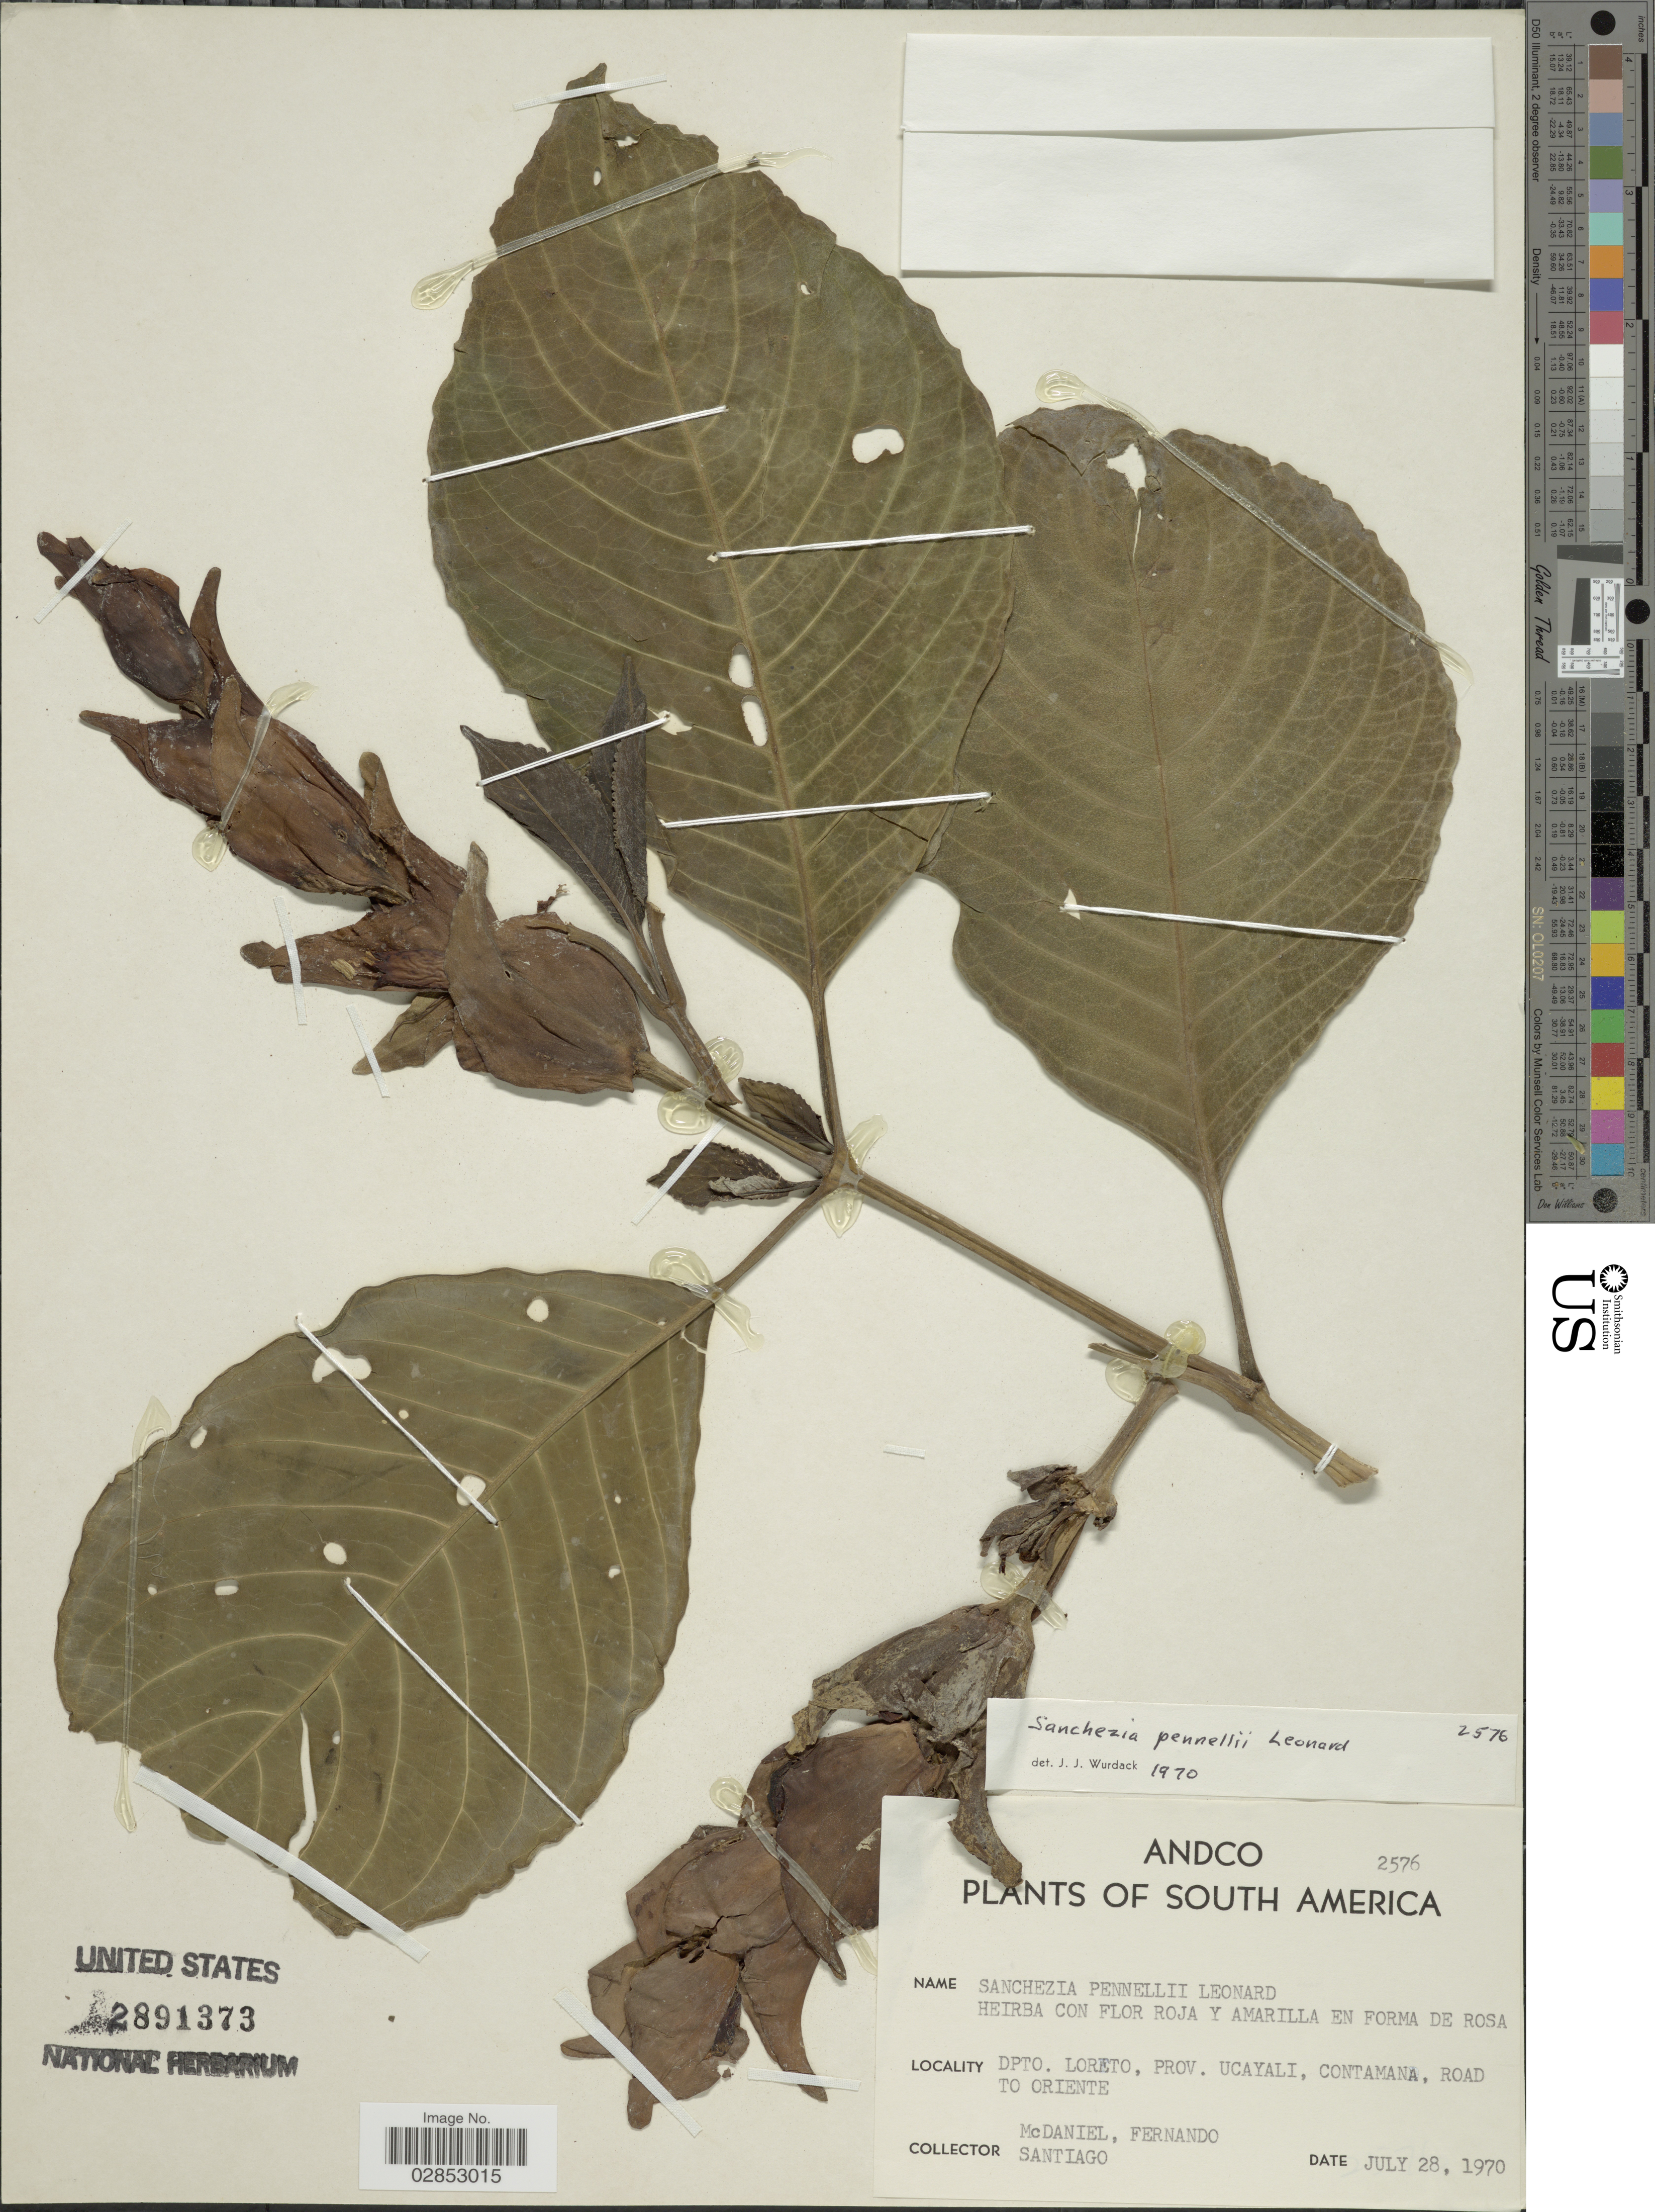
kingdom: Plantae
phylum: Tracheophyta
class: Magnoliopsida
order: Lamiales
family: Acanthaceae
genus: Sanchezia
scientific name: Sanchezia macrocnemis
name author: (Nees) Wassh.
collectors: -- McDaniel, -- Fernando & -. Santiago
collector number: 2576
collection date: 1970-07-28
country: Peru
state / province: Loreto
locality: Dpto. Loreto, Prov. Ucayali, Contamana, Road to Oriente.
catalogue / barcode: US 2891373